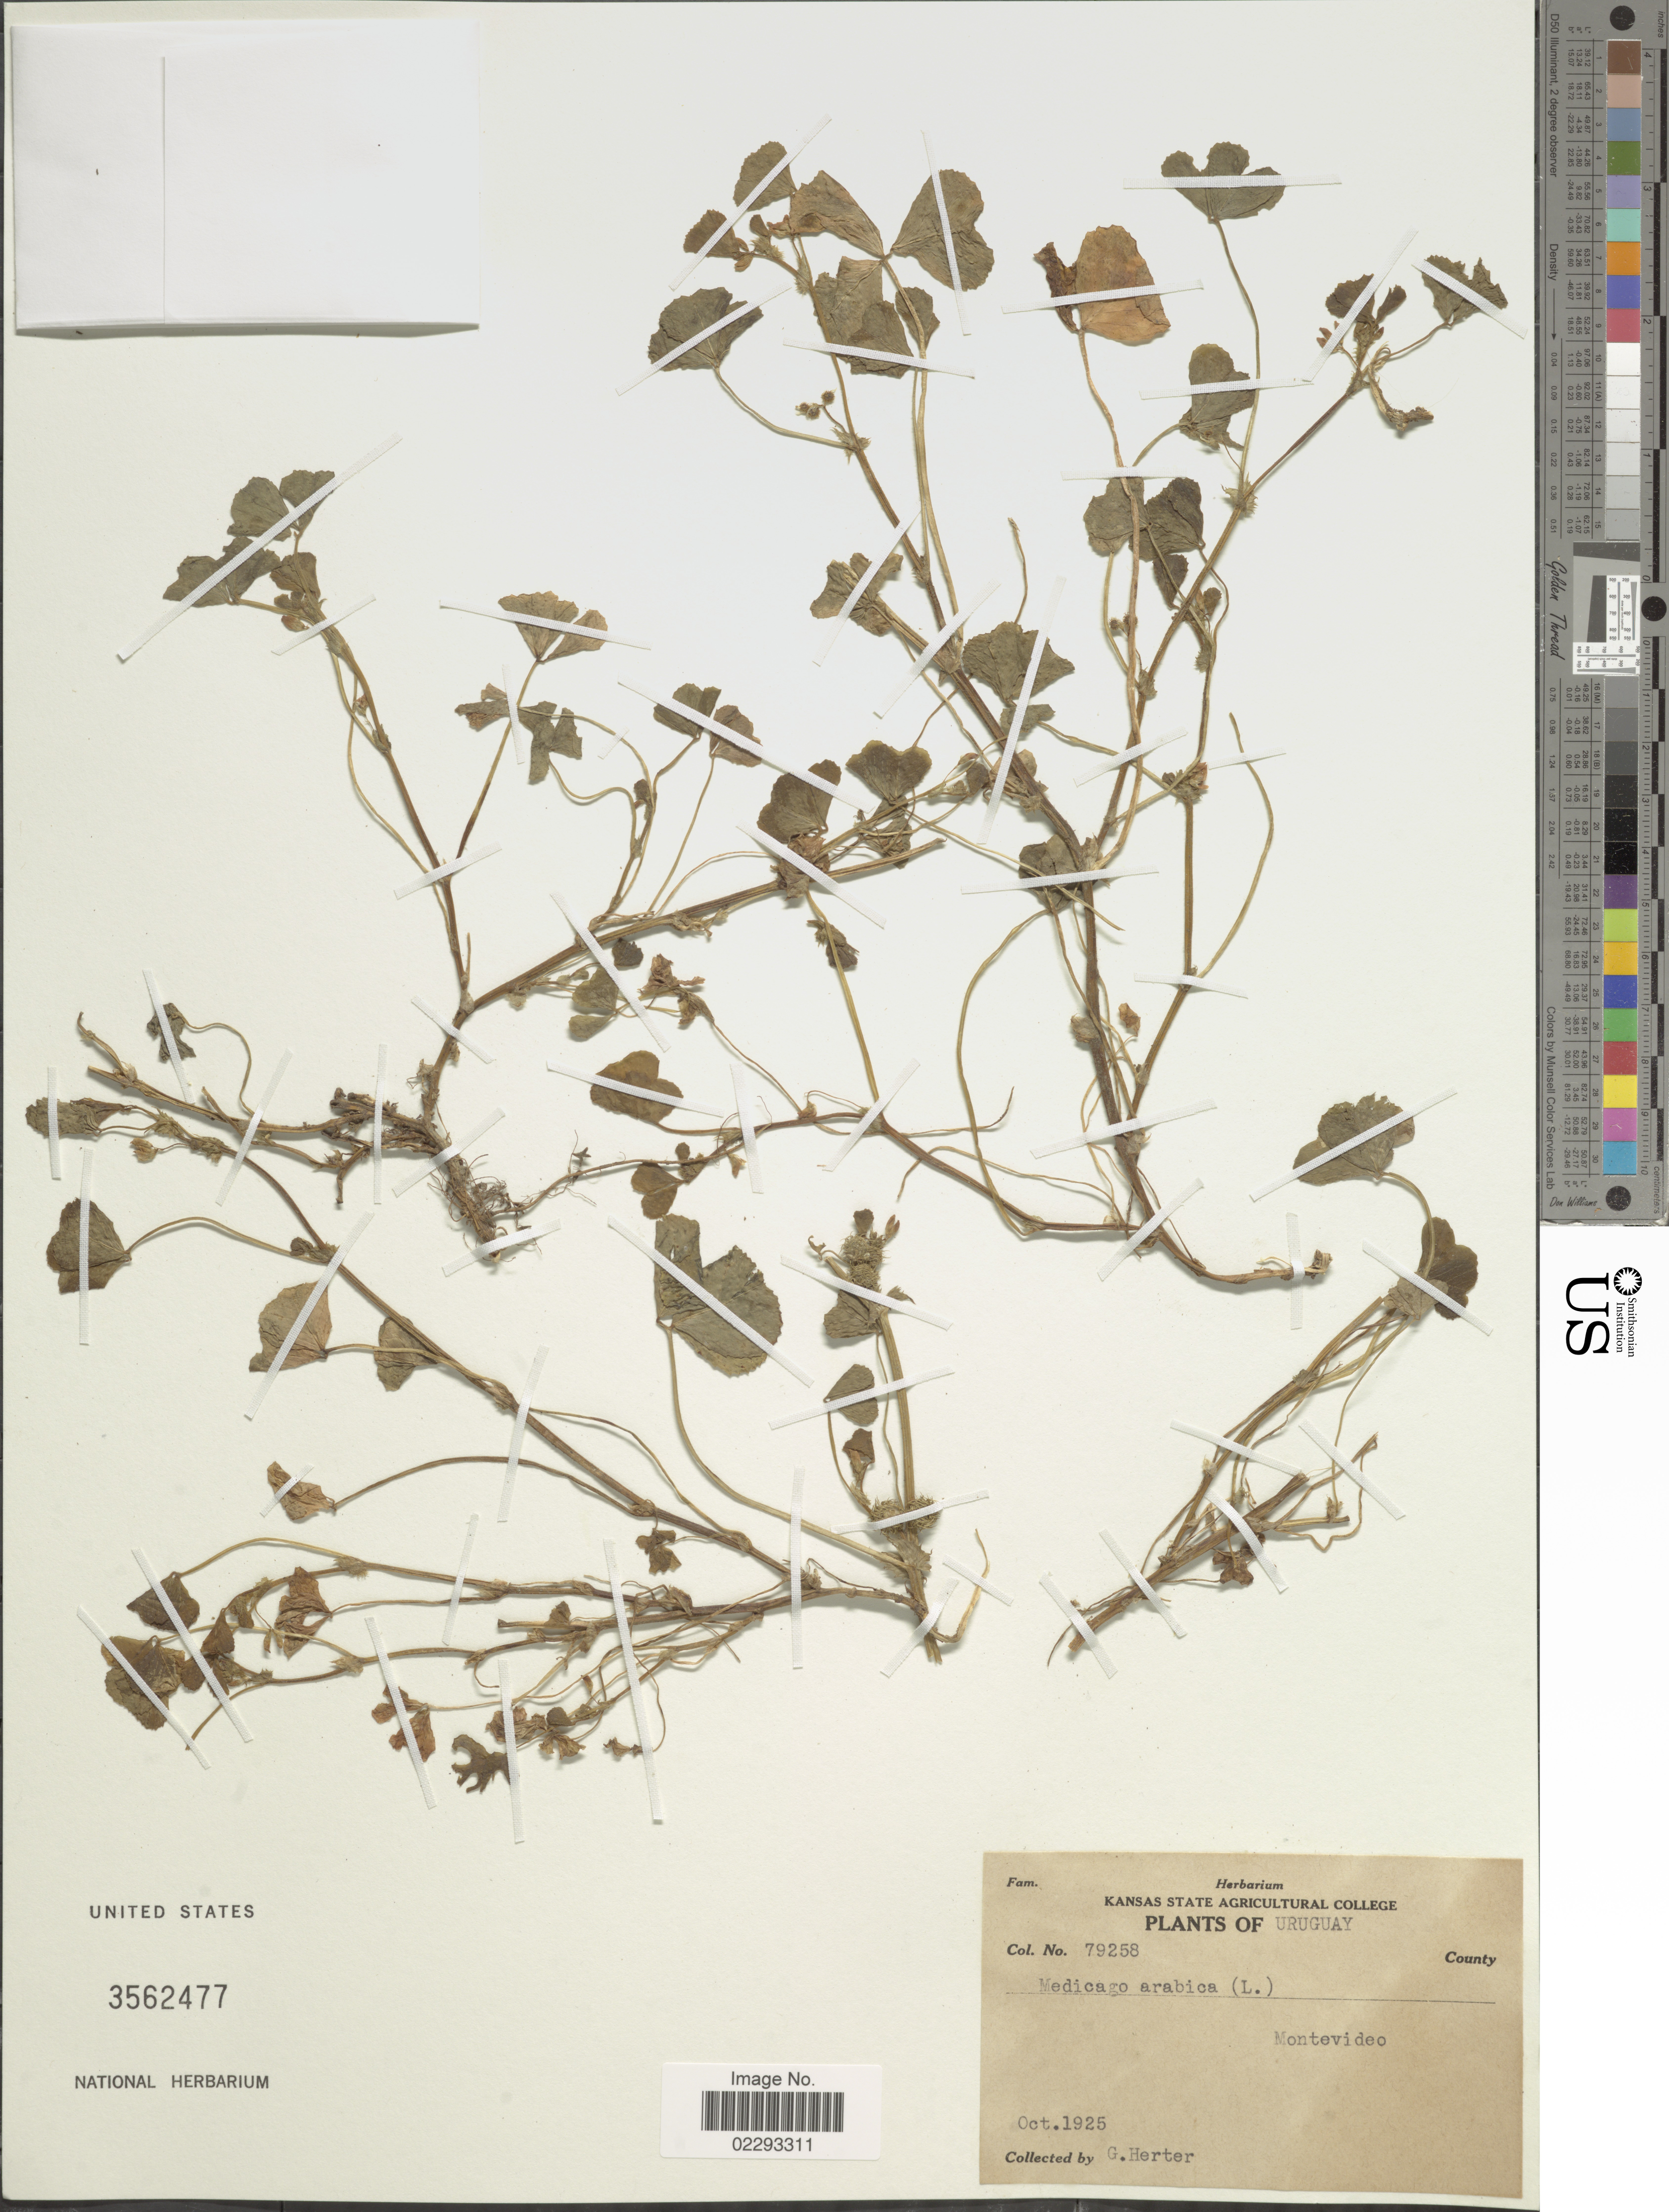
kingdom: Plantae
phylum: Tracheophyta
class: Magnoliopsida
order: Fabales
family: Fabaceae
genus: Medicago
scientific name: Medicago arabica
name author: (L.) Huds.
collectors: G. Herter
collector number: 79258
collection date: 1925-10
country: Uruguay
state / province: Montevideo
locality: Uruguay County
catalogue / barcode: US 3562477